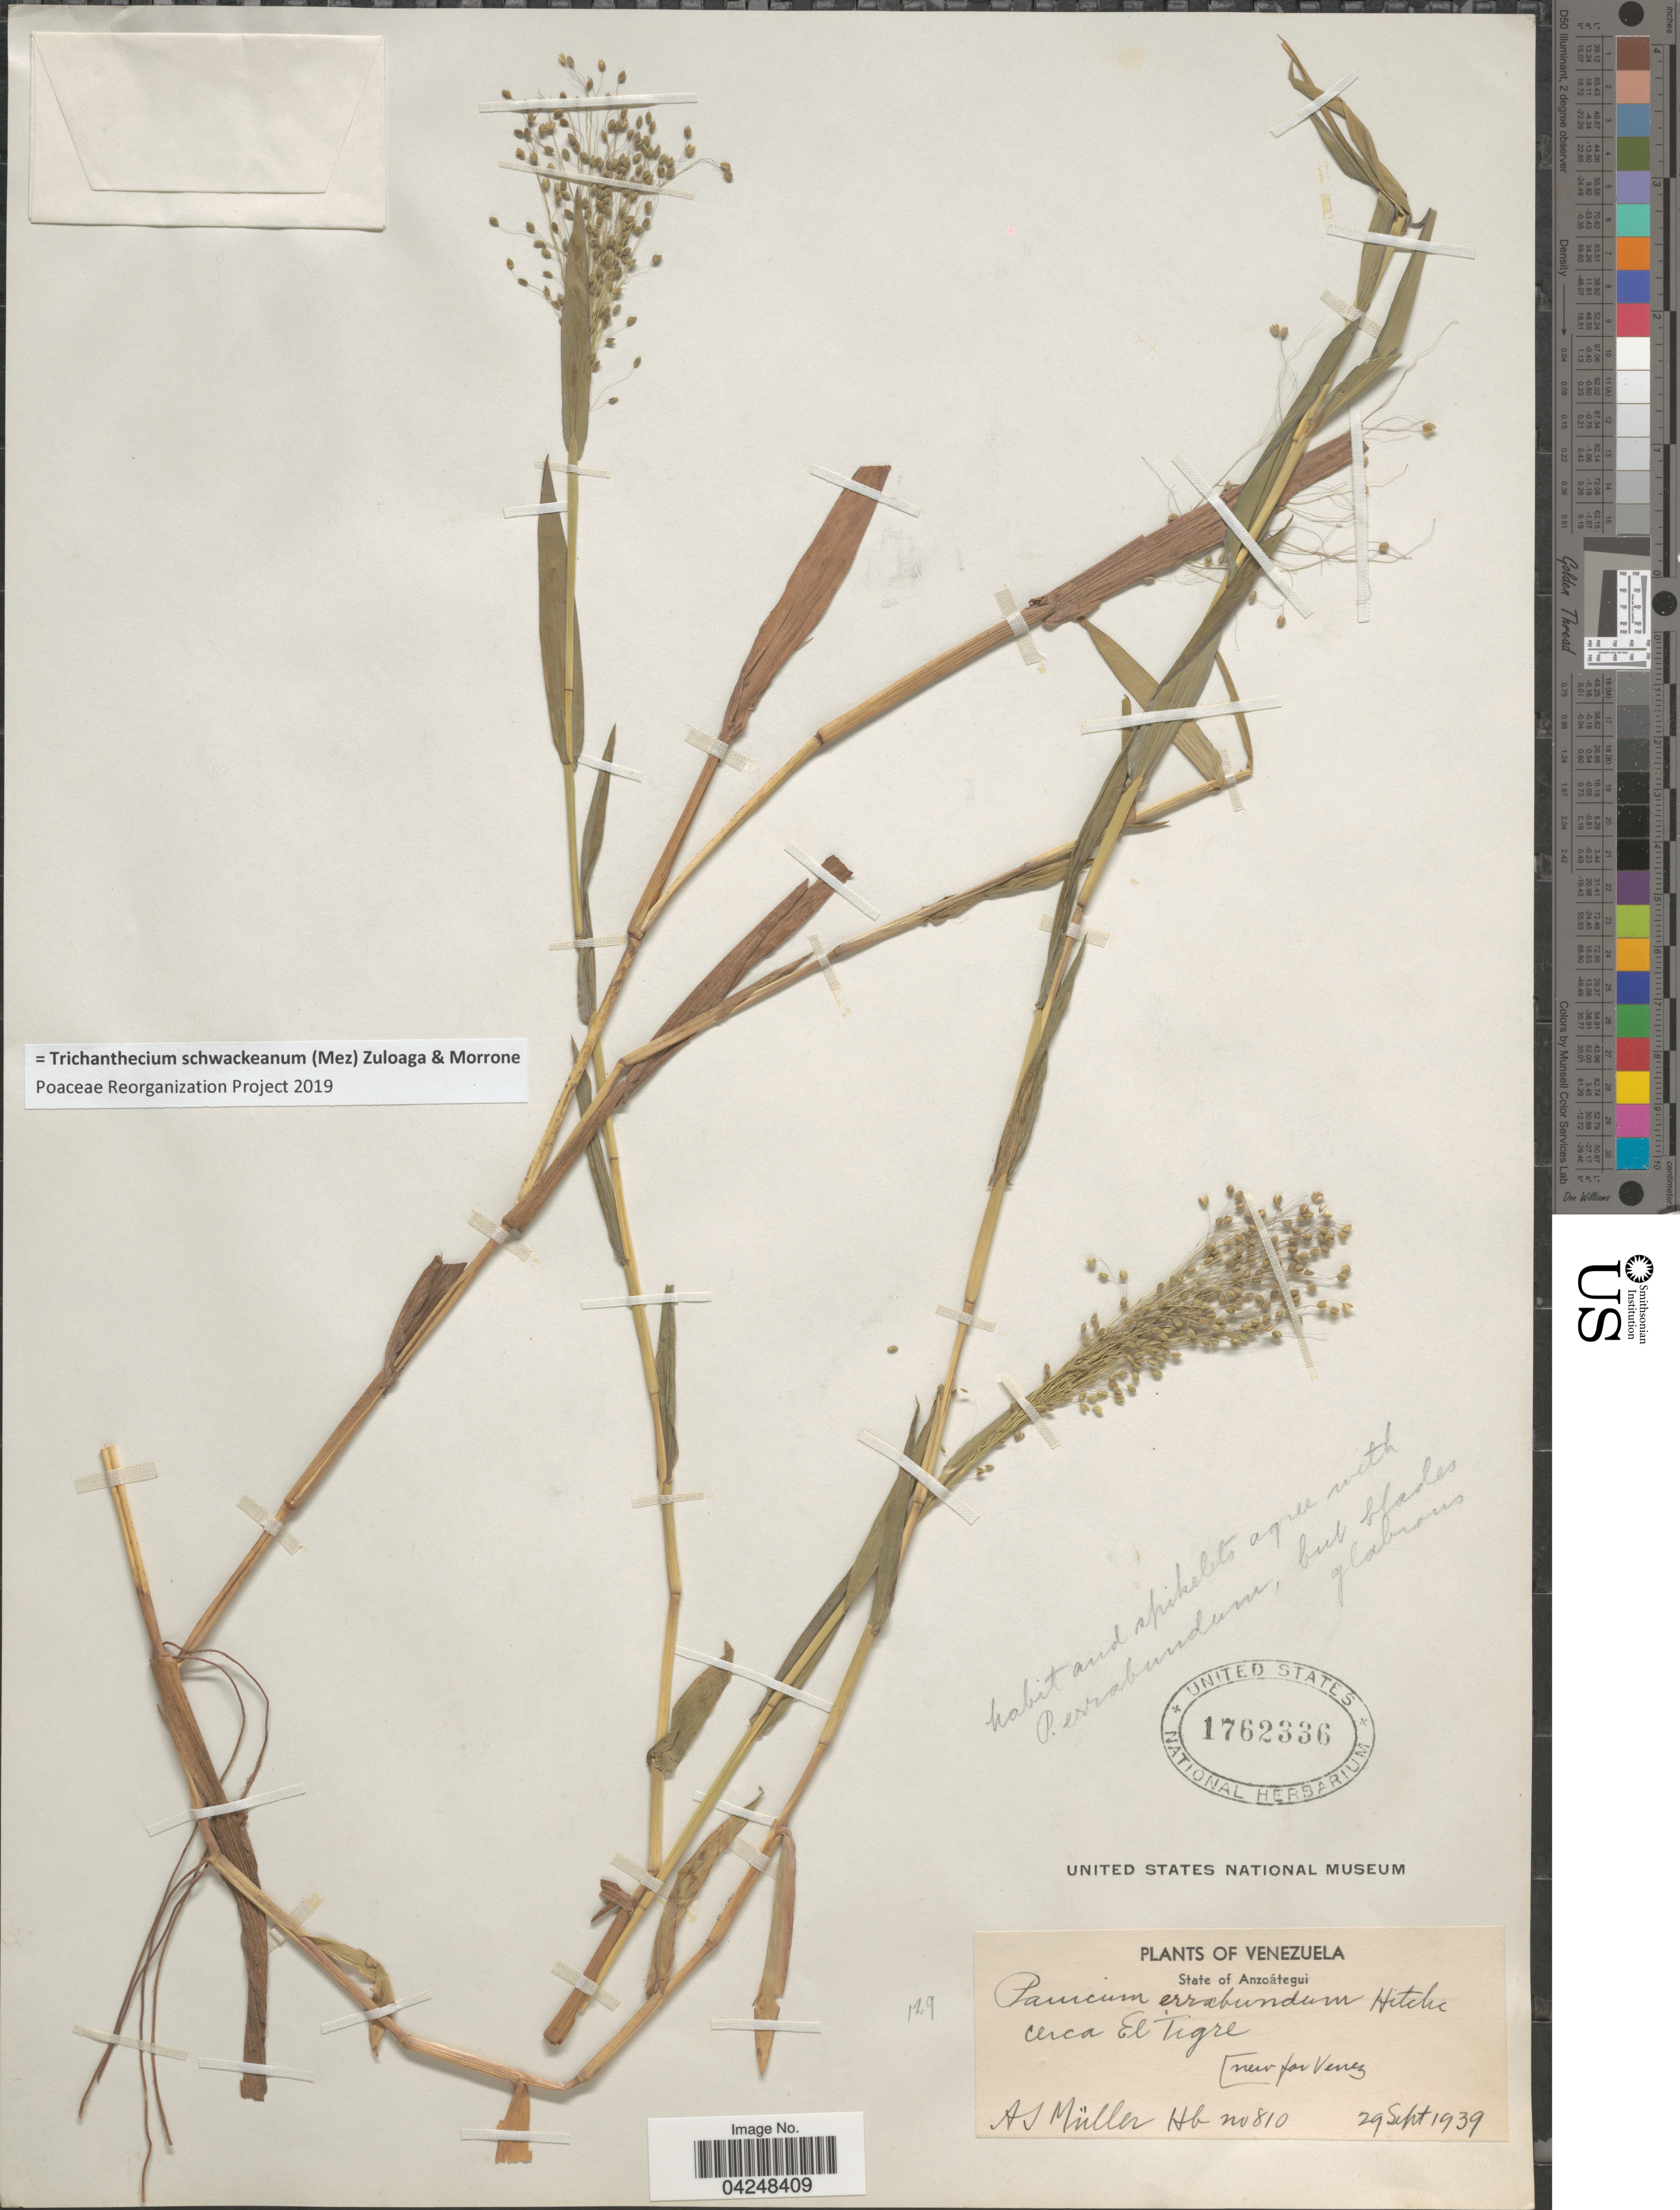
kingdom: Plantae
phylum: Tracheophyta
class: Liliopsida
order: Poales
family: Poaceae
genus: Trichanthecium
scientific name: Trichanthecium schwackeanum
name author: (Mez) Zuloaga & Morrone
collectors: A. Muller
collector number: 810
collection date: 1939-09-29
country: Venezuela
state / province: Anzoategui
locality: Cerca El Tigre.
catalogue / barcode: US 1762336